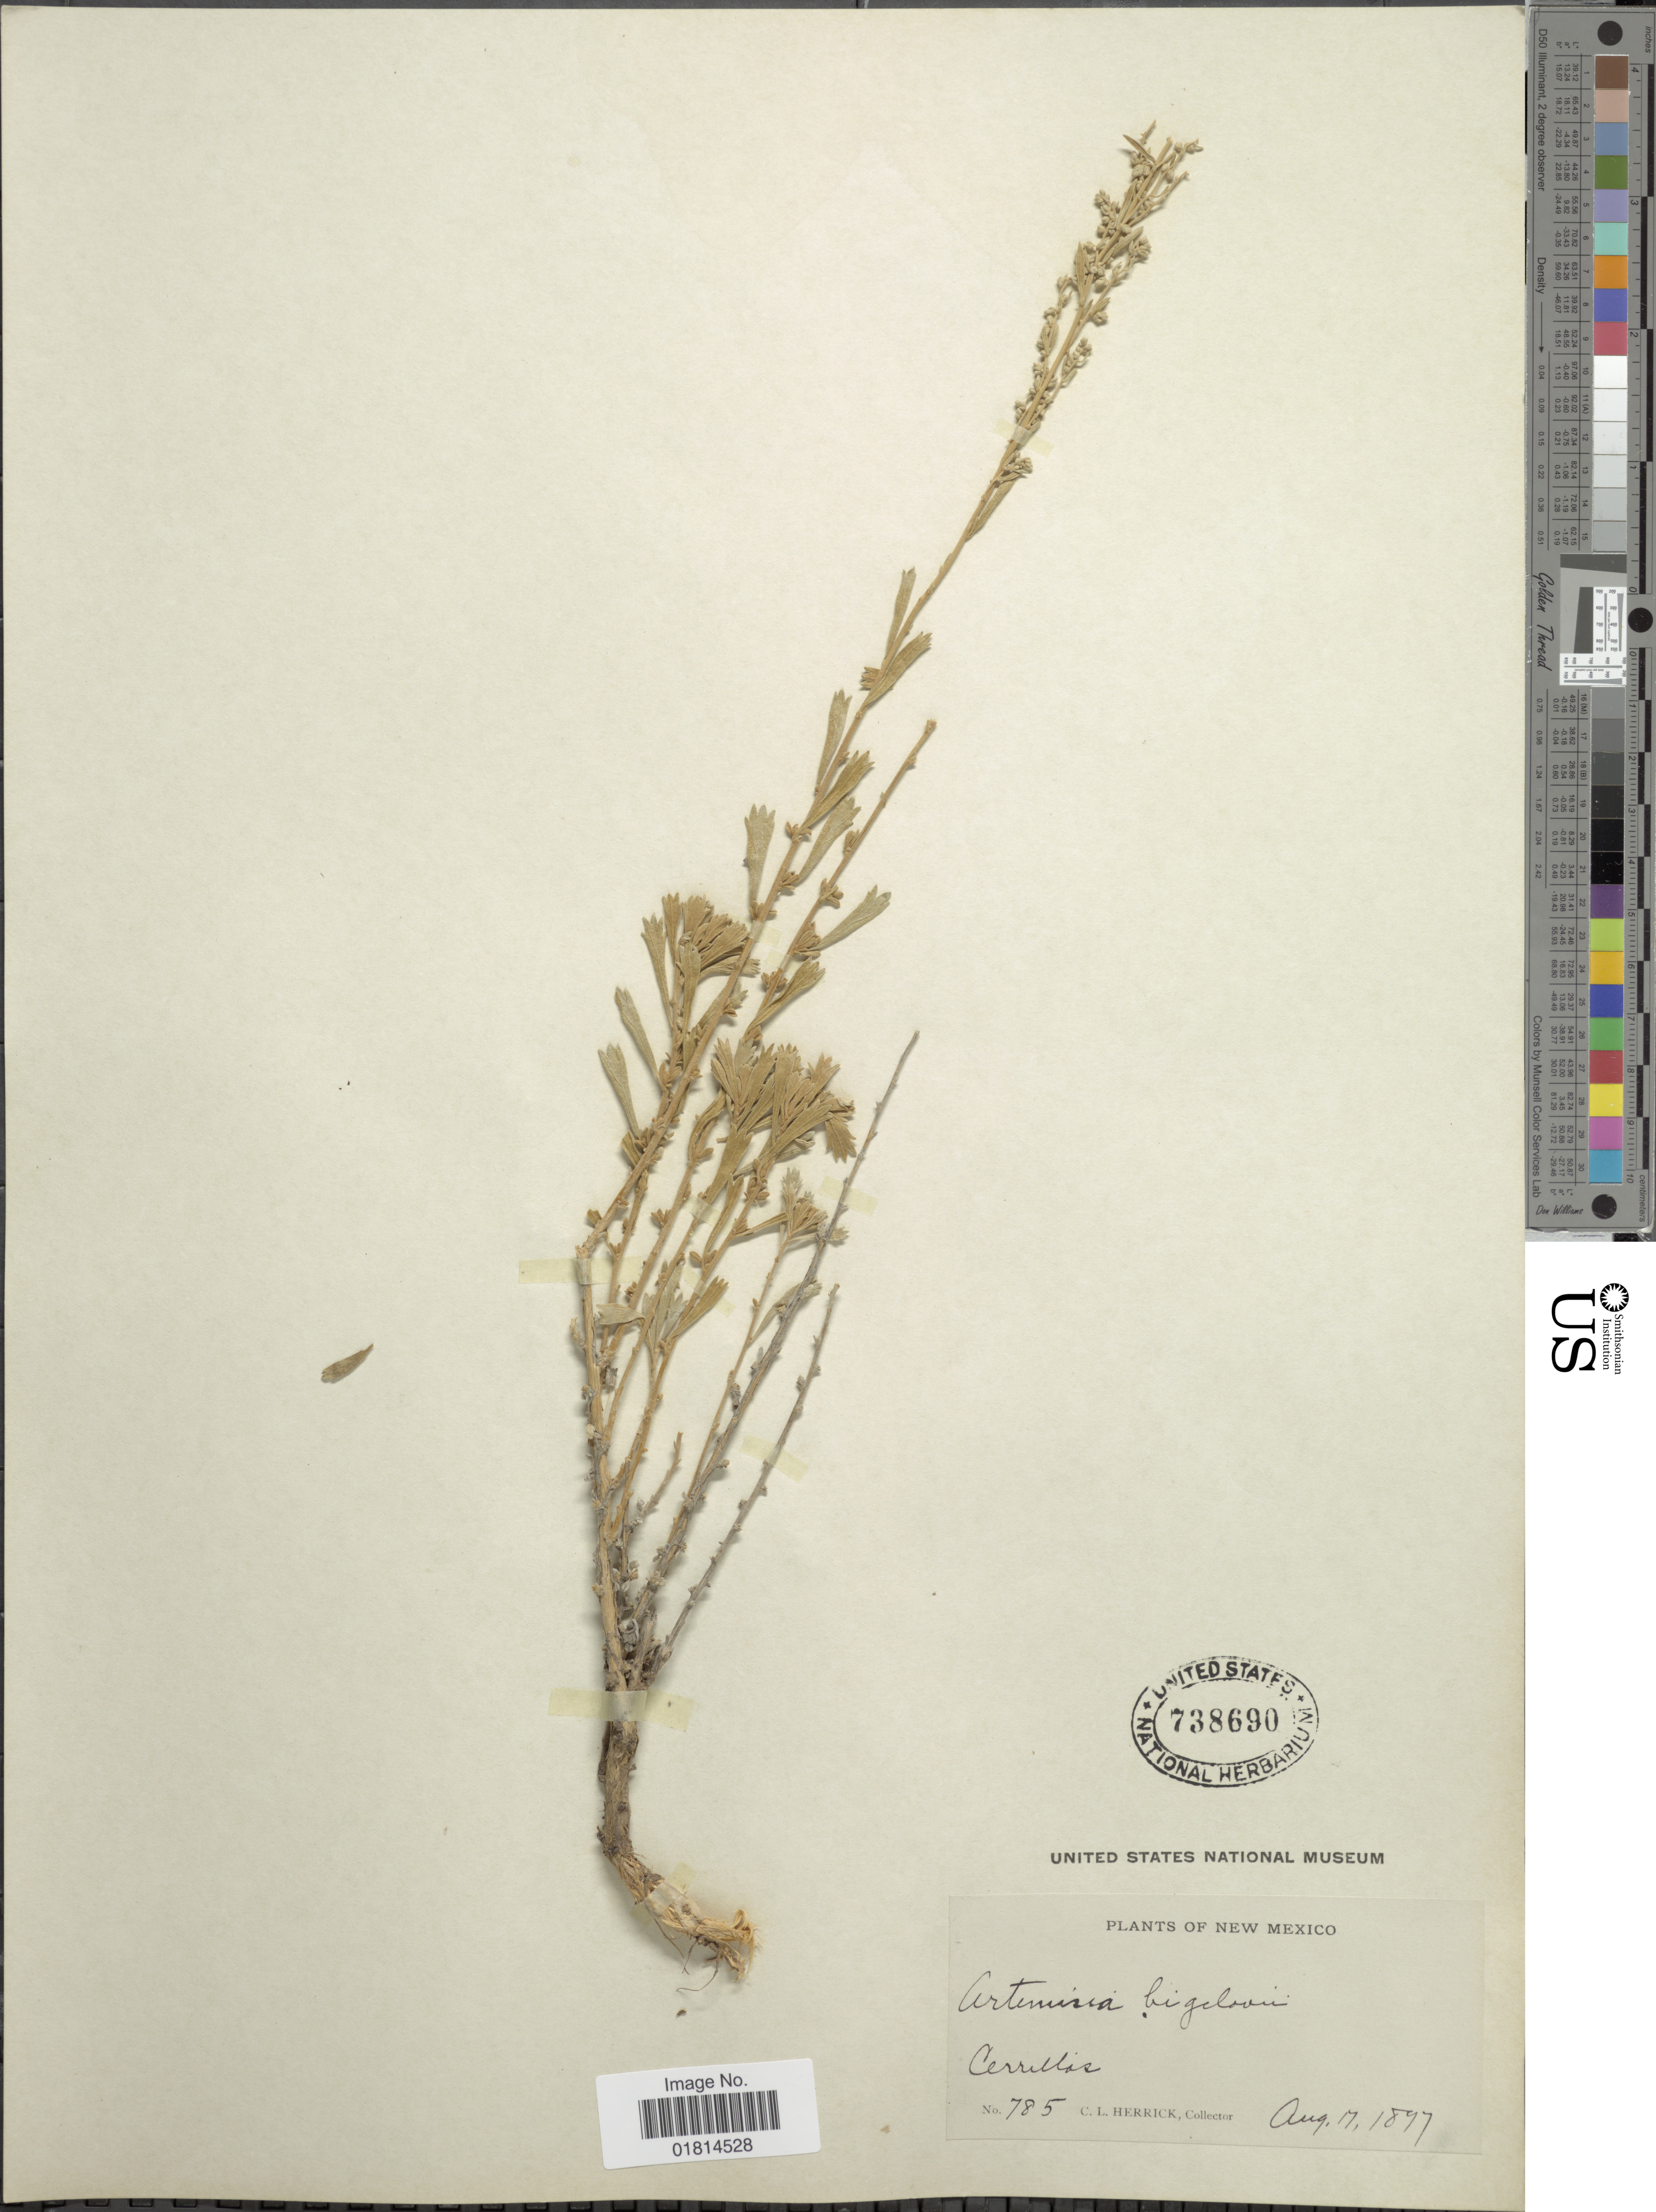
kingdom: Plantae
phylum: Tracheophyta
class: Magnoliopsida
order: Asterales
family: Asteraceae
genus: Artemisia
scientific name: Artemisia bigelovii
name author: A. Gray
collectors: C. Herrick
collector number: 785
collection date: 1897-08-17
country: United States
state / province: New Mexico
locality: Cerrillas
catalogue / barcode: US 738690